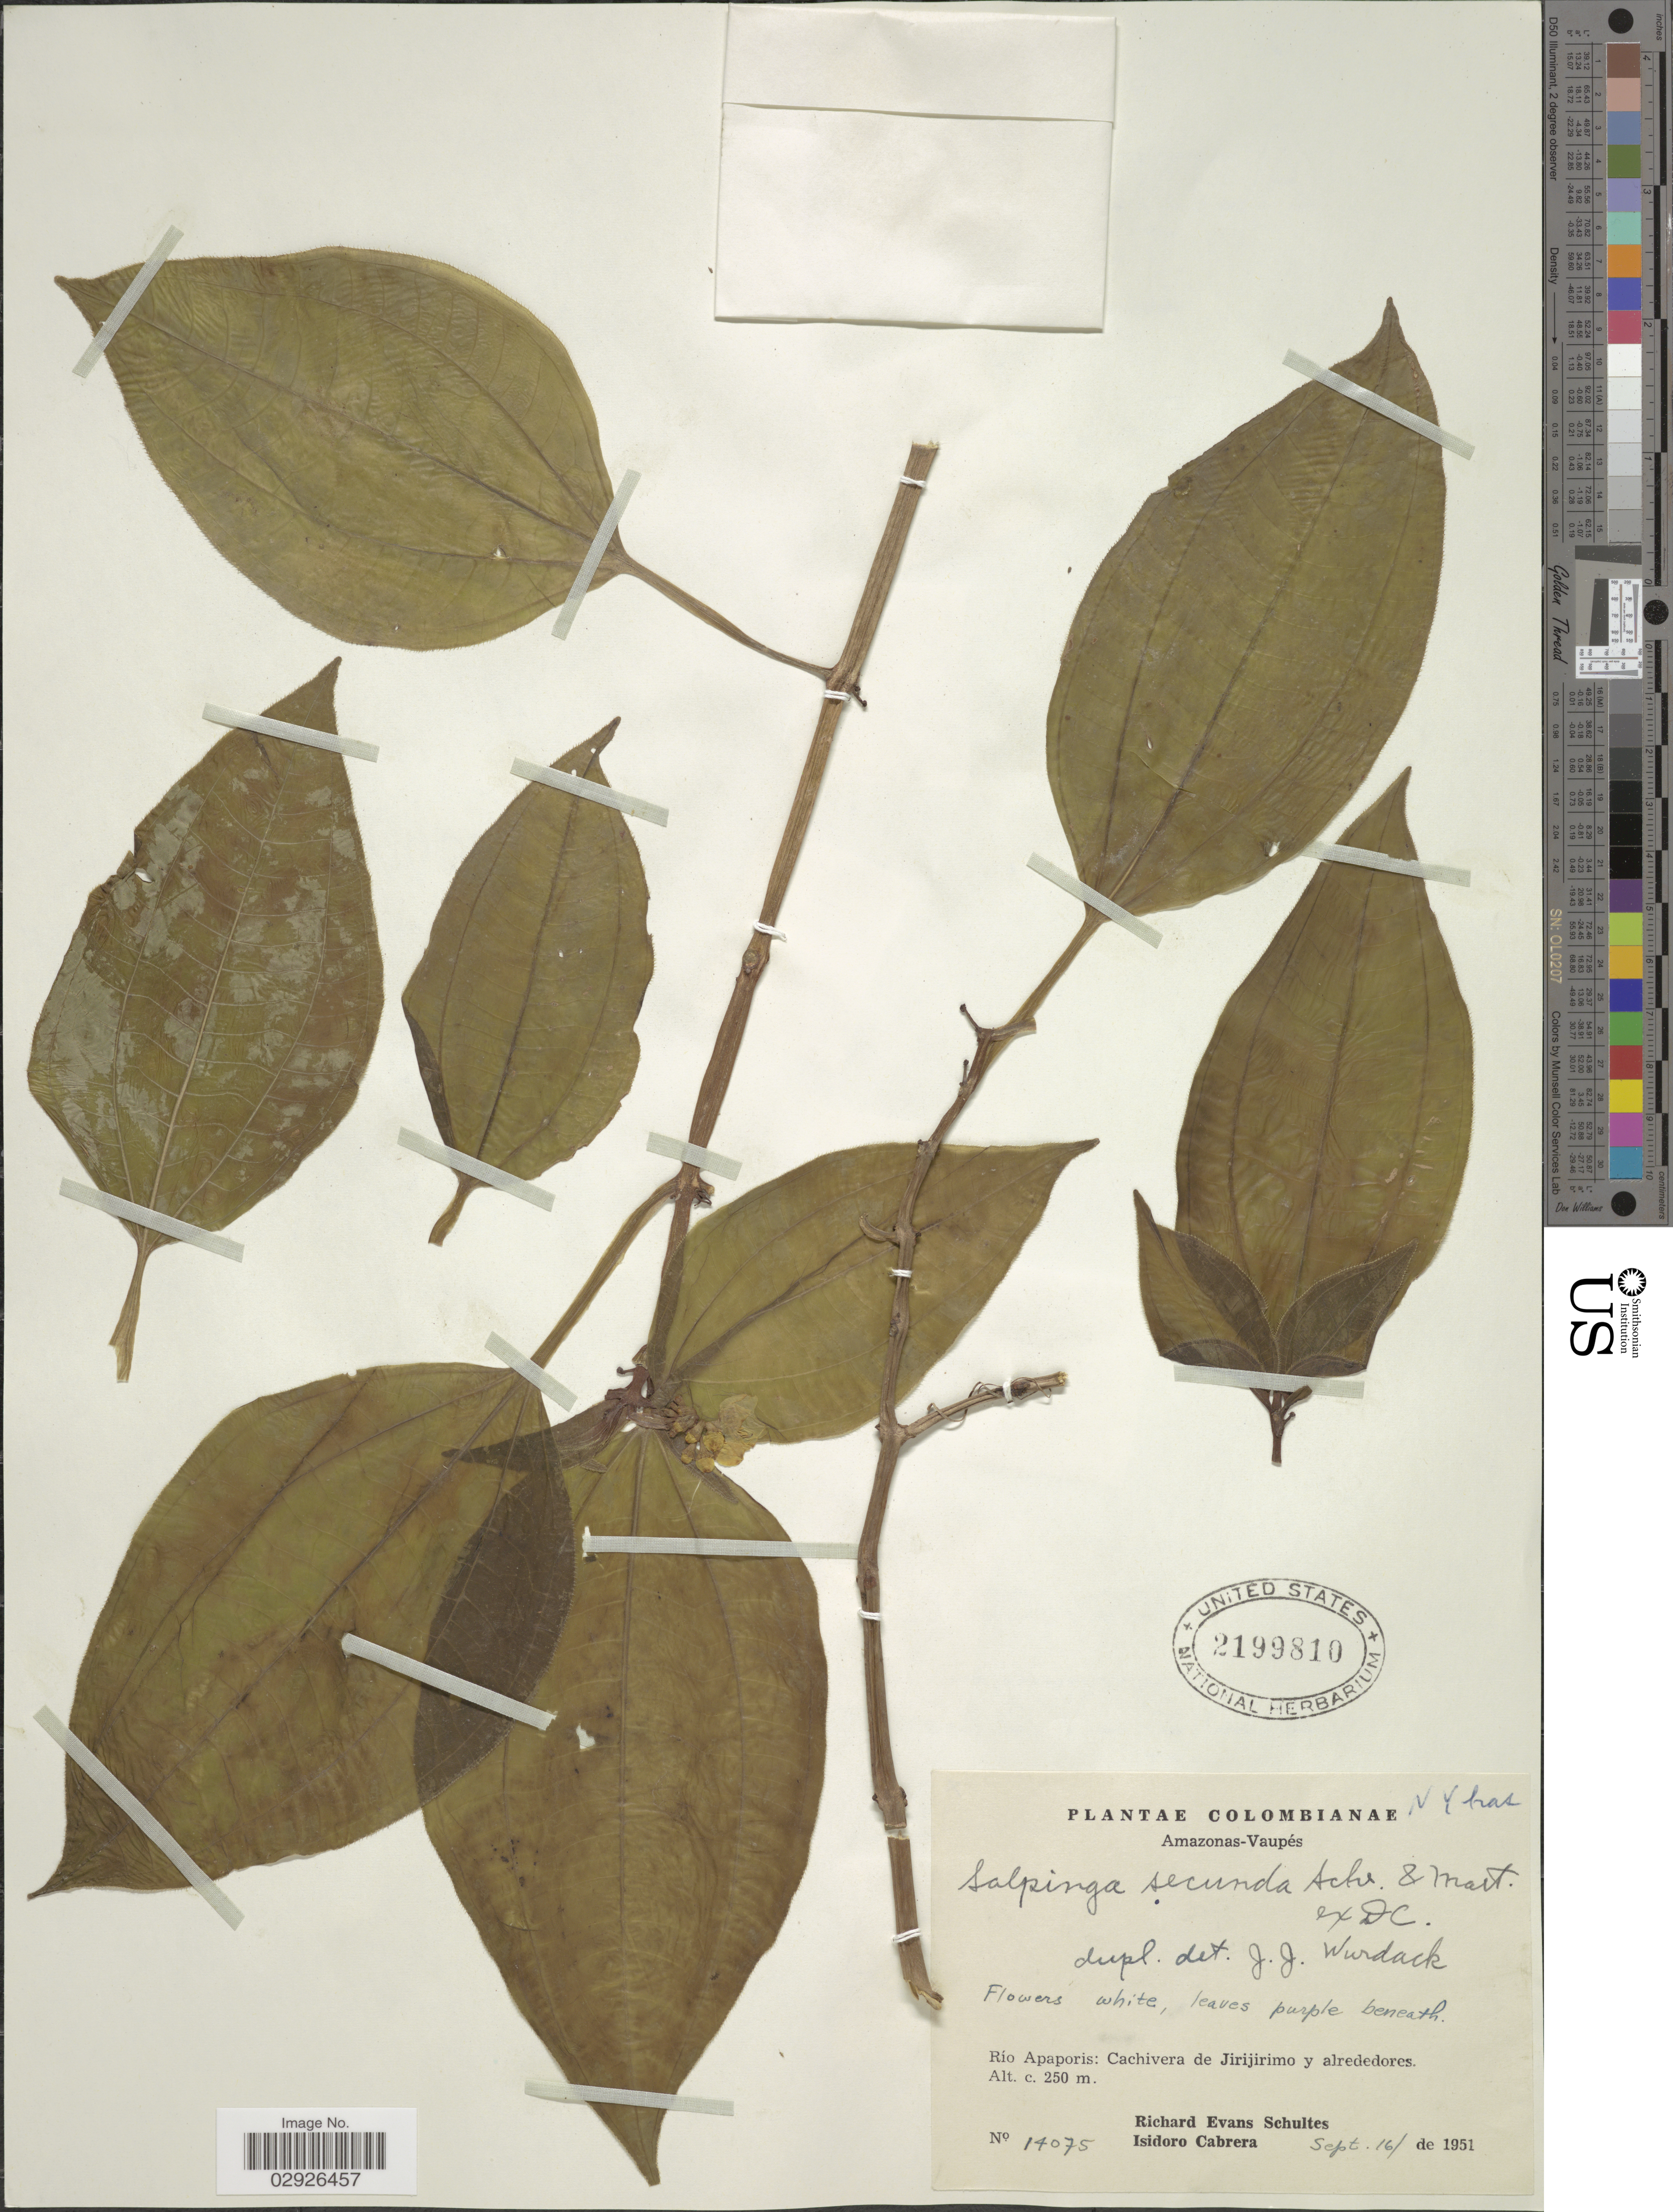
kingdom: Plantae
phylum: Tracheophyta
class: Magnoliopsida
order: Myrtales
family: Melastomataceae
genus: Salpinga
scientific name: Salpinga secunda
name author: Schrank & Mart. ex DC.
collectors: R. E. Schultes & I. Cabrera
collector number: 14075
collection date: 1951-09-16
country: Colombia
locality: Amazonas-Vaupés. Río Apaporis: Cachivera de Jirijirmo y alrededores.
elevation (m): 250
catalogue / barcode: US 2199810